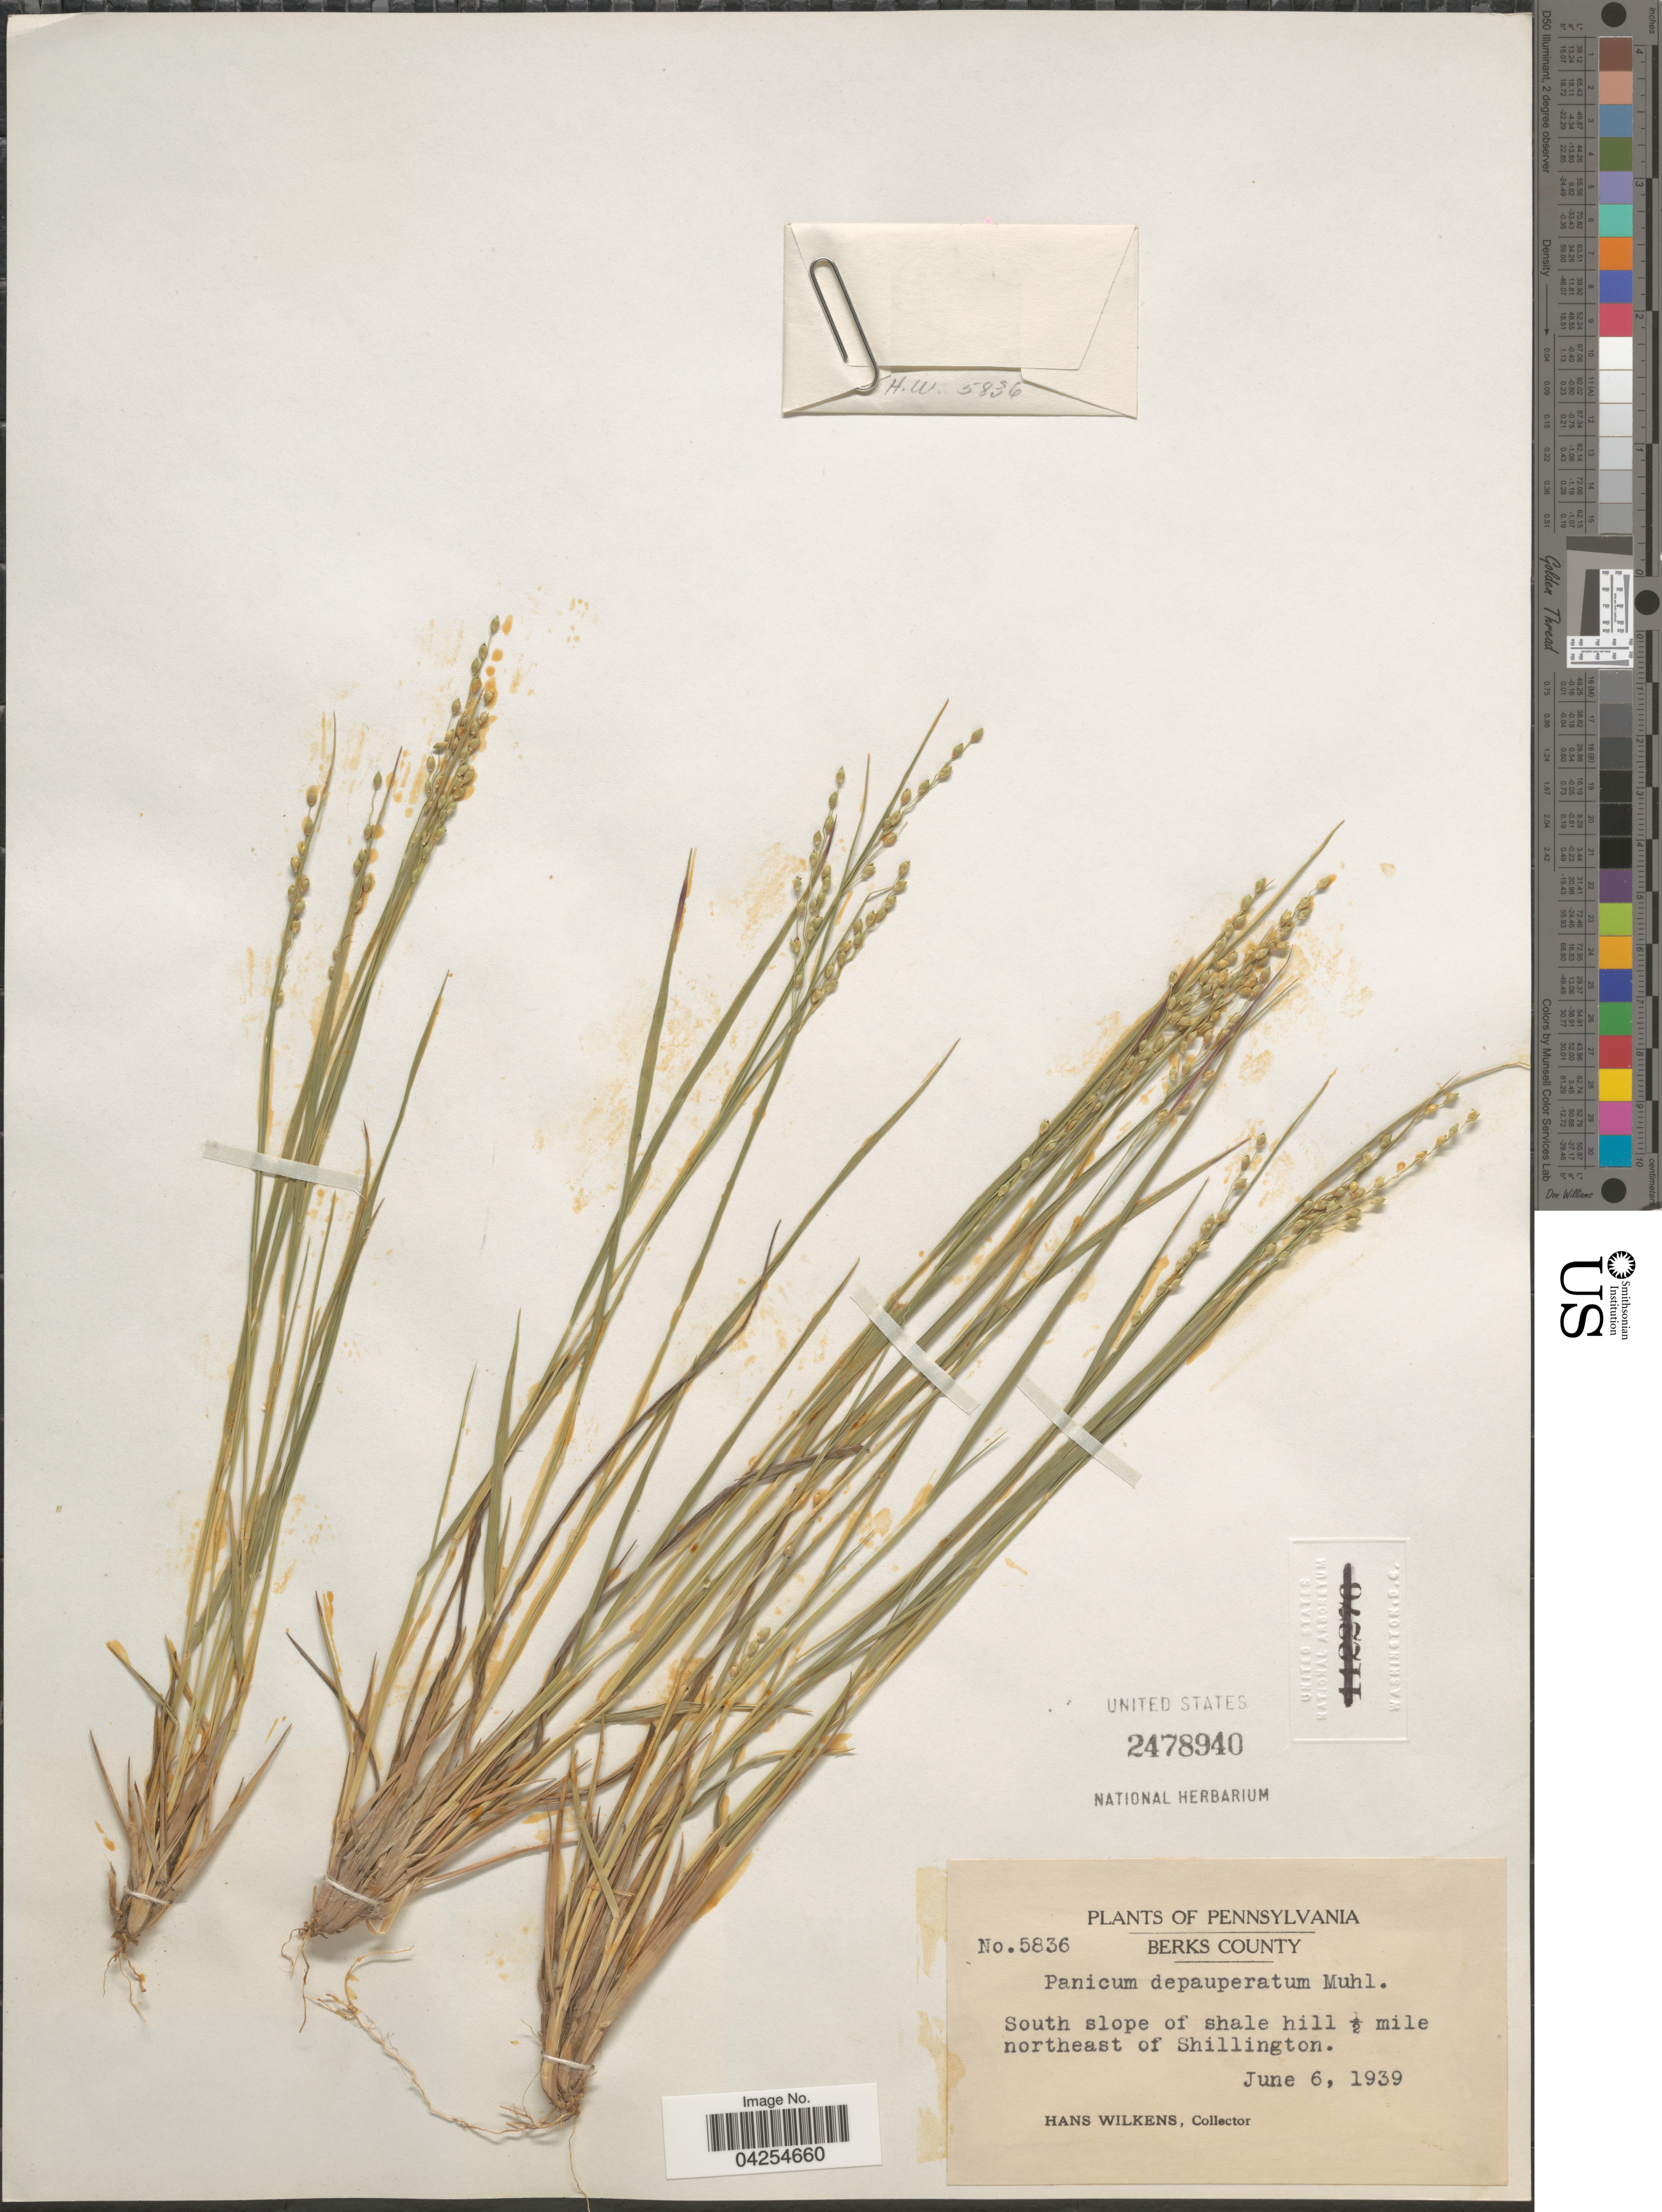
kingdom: Plantae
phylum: Tracheophyta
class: Liliopsida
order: Poales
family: Poaceae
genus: Dichanthelium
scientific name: Dichanthelium depauperatum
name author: (Muhl.) Gould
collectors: H. Wilkens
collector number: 5836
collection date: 1939-06-06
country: United States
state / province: Pennsylvania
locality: Berks County. South slope of shale hill ½ mile northeast of Shillington.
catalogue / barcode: US 2478940